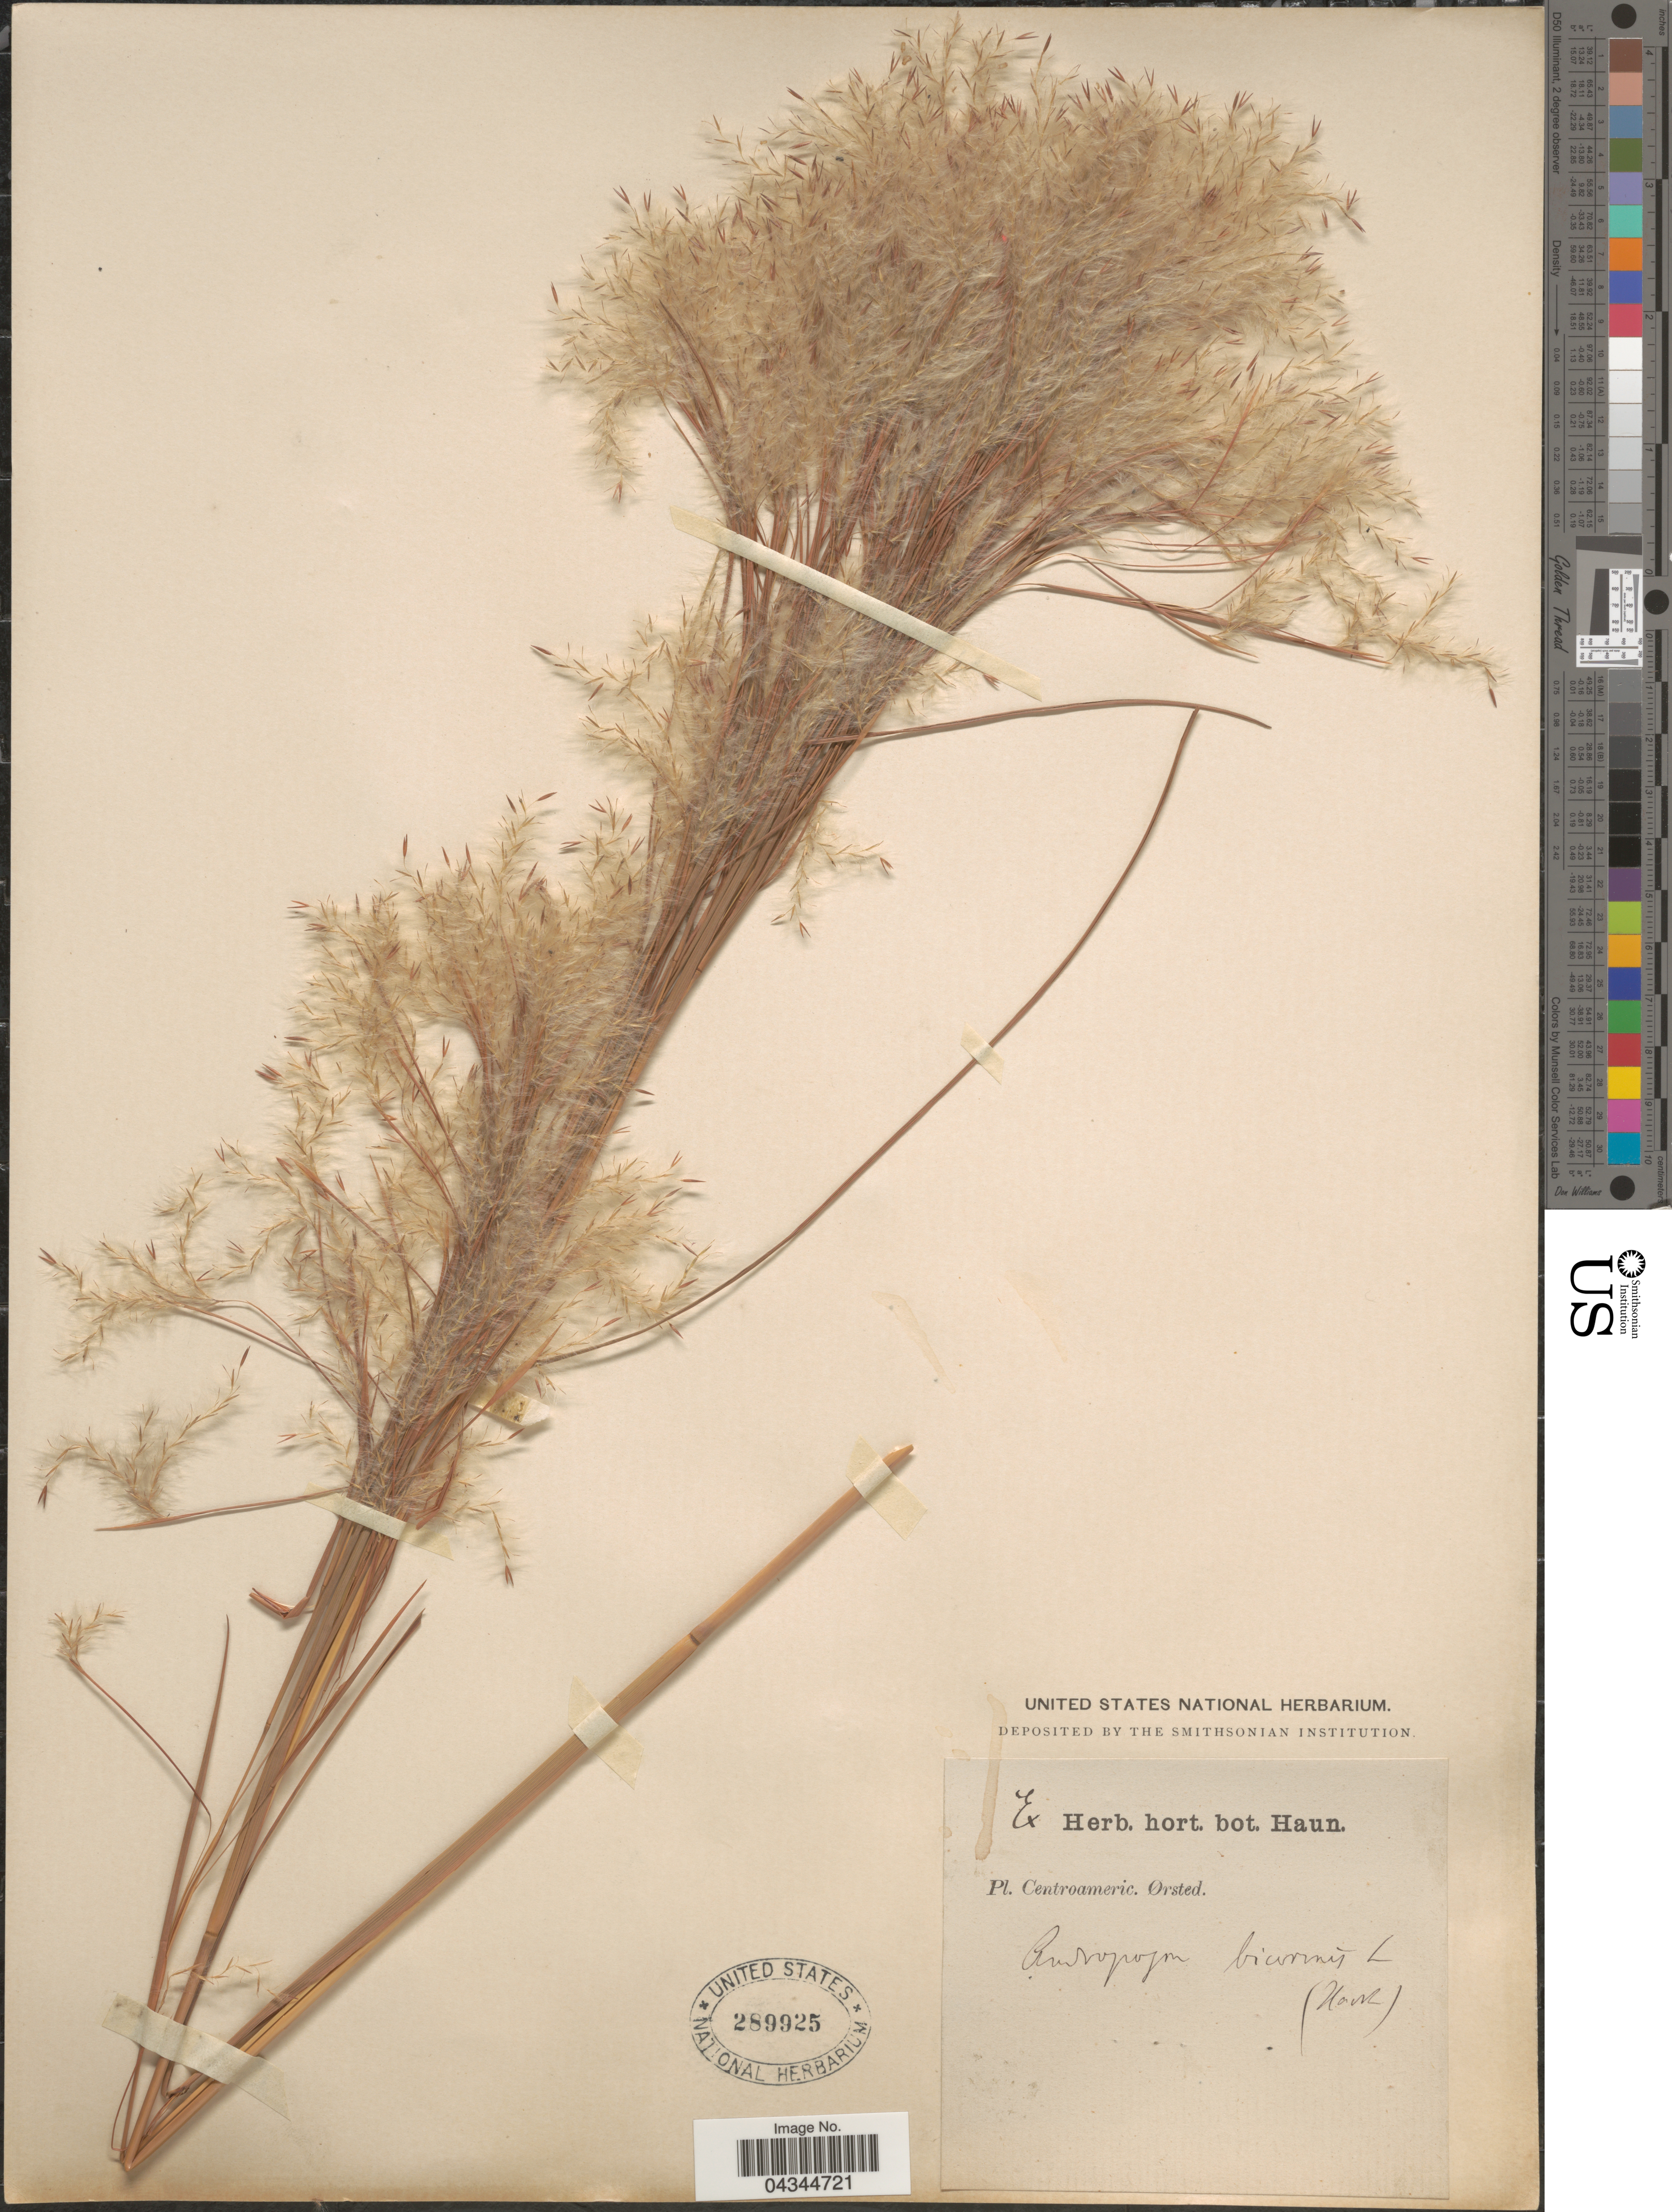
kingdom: Plantae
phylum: Tracheophyta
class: Liliopsida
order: Poales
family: Poaceae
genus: Andropogon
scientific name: Andropogon bicornis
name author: L.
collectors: Ørsted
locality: Centroameric.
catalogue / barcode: US 289925